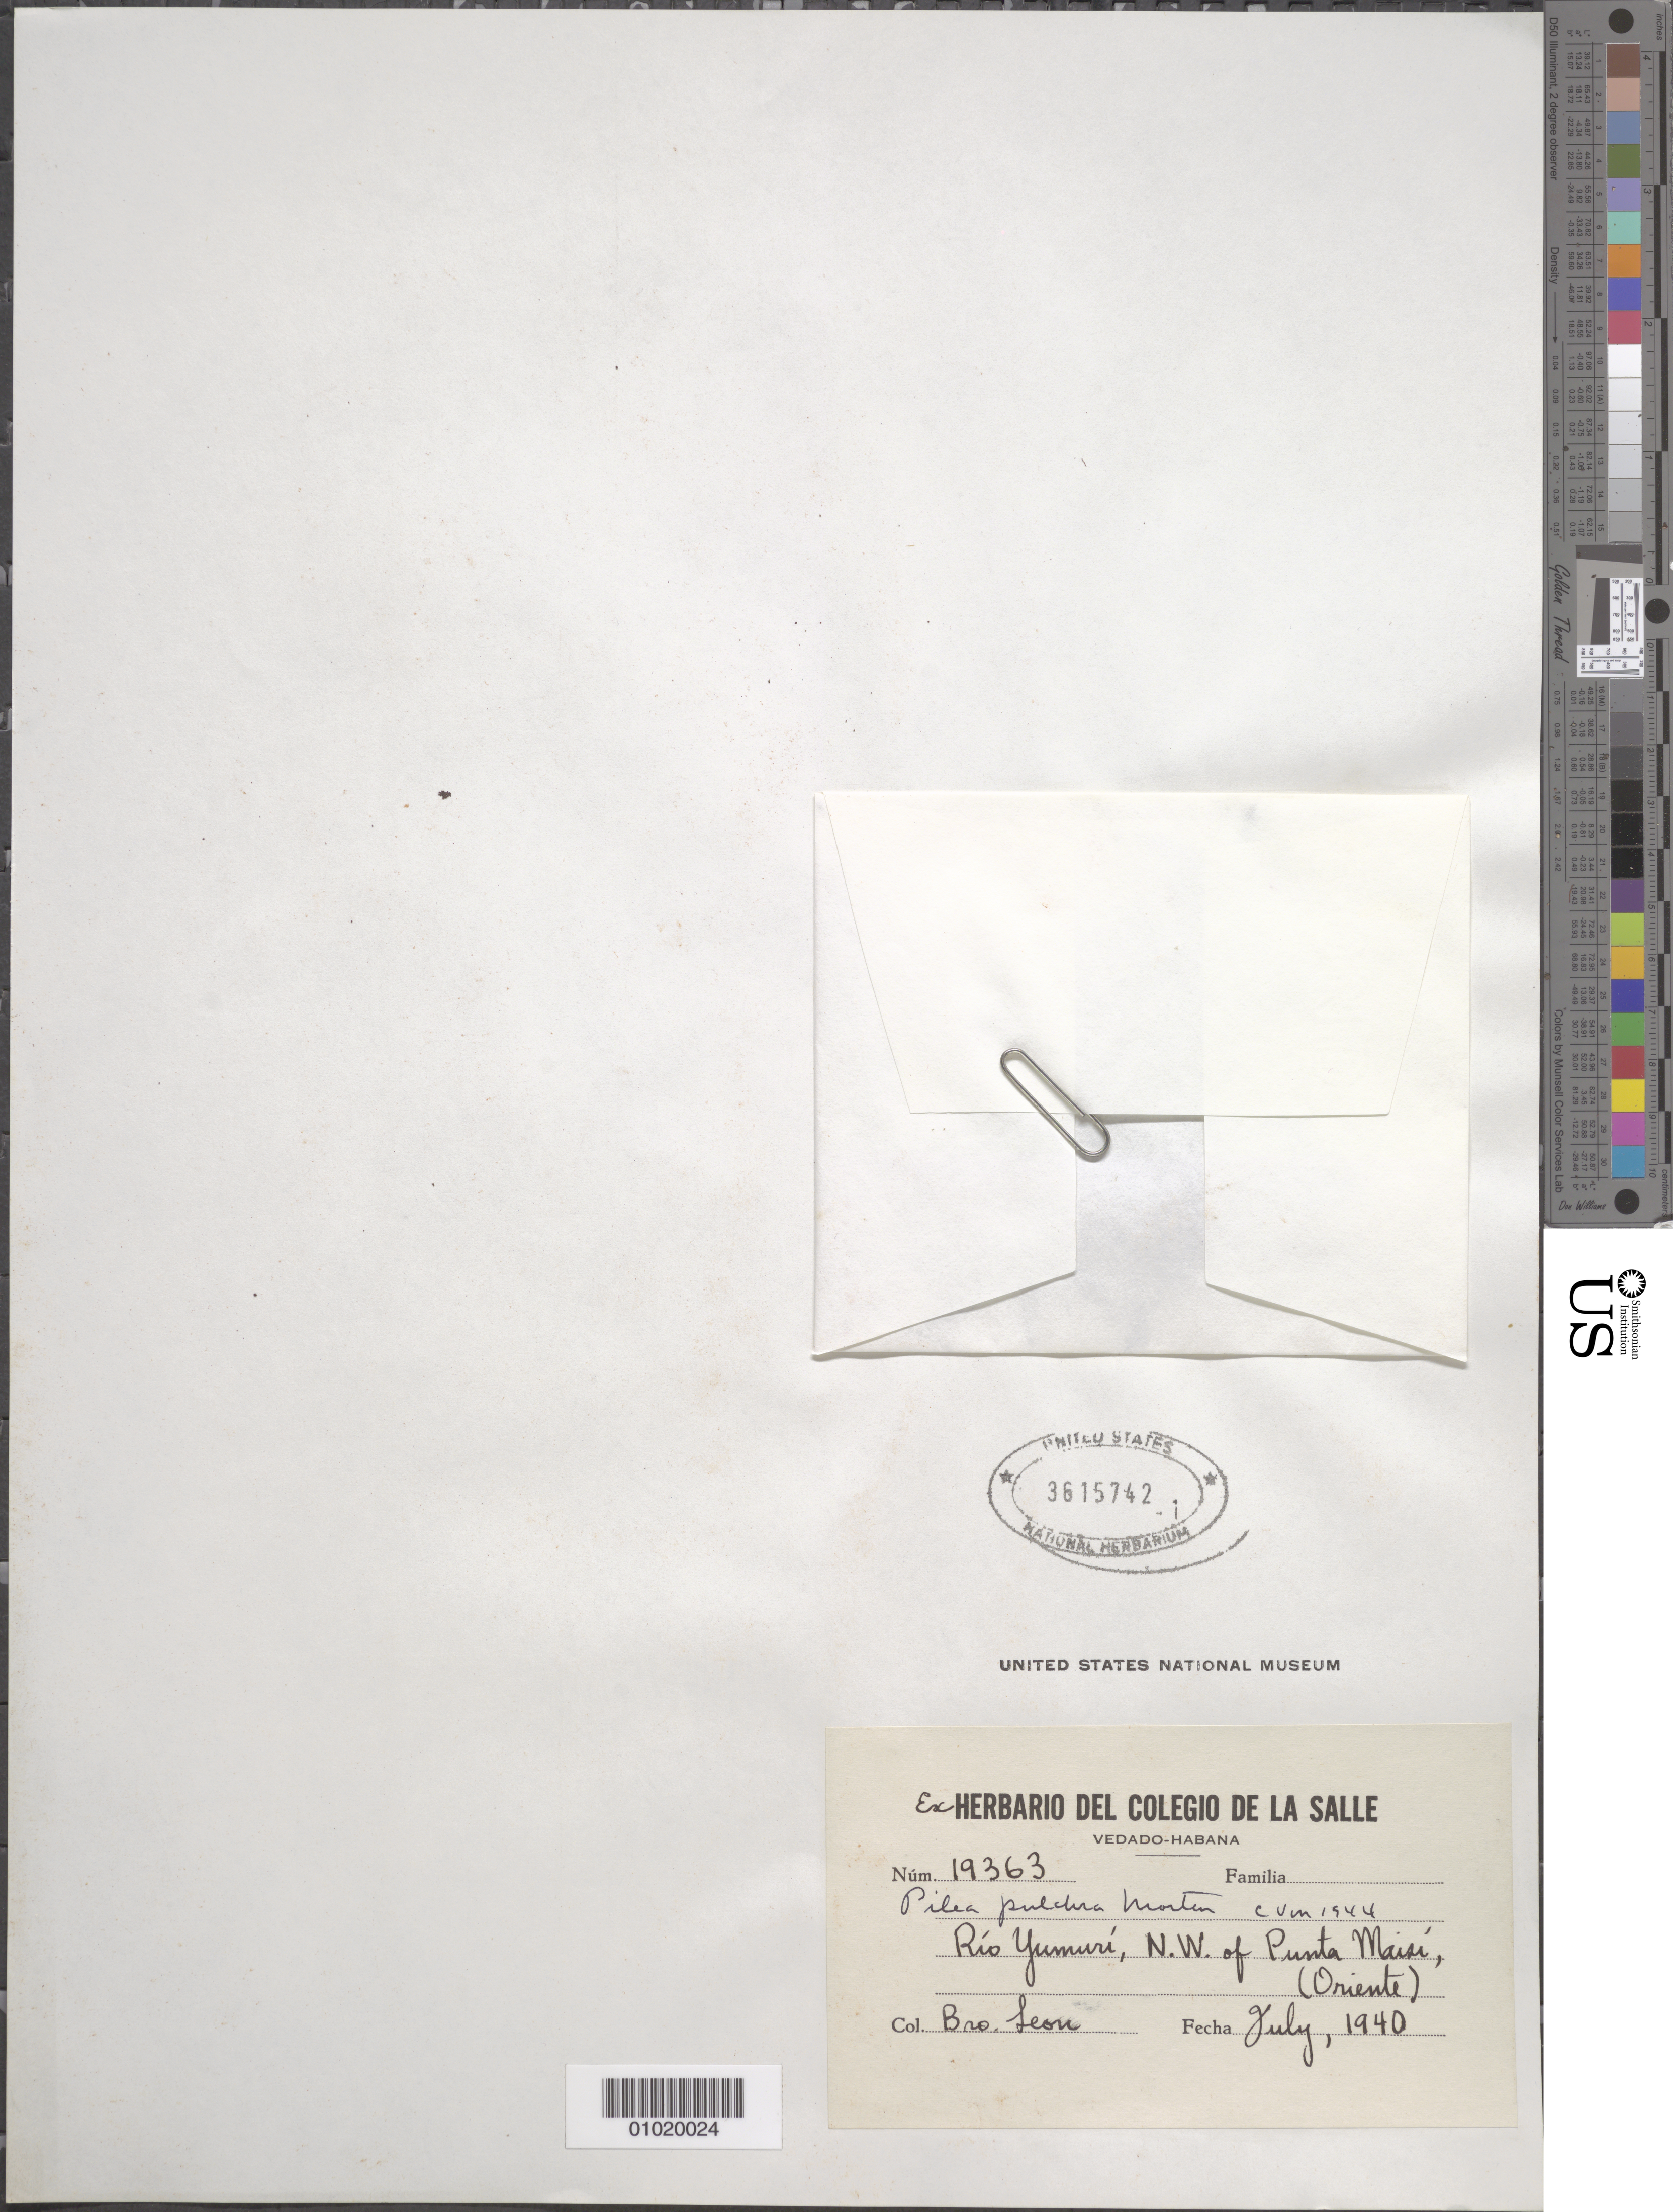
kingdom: Plantae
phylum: Tracheophyta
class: Magnoliopsida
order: Rosales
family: Urticaceae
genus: Pilea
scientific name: Pilea pubescens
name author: Liebm.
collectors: Bro. León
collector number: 19363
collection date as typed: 01 Jul 1940 to 31 Jul 1940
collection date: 1940-07-01/1940-07-31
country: Cuba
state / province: Oriente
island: Cuba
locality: Rio Yumuri, NW of Punta Maisi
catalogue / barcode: US 3615742